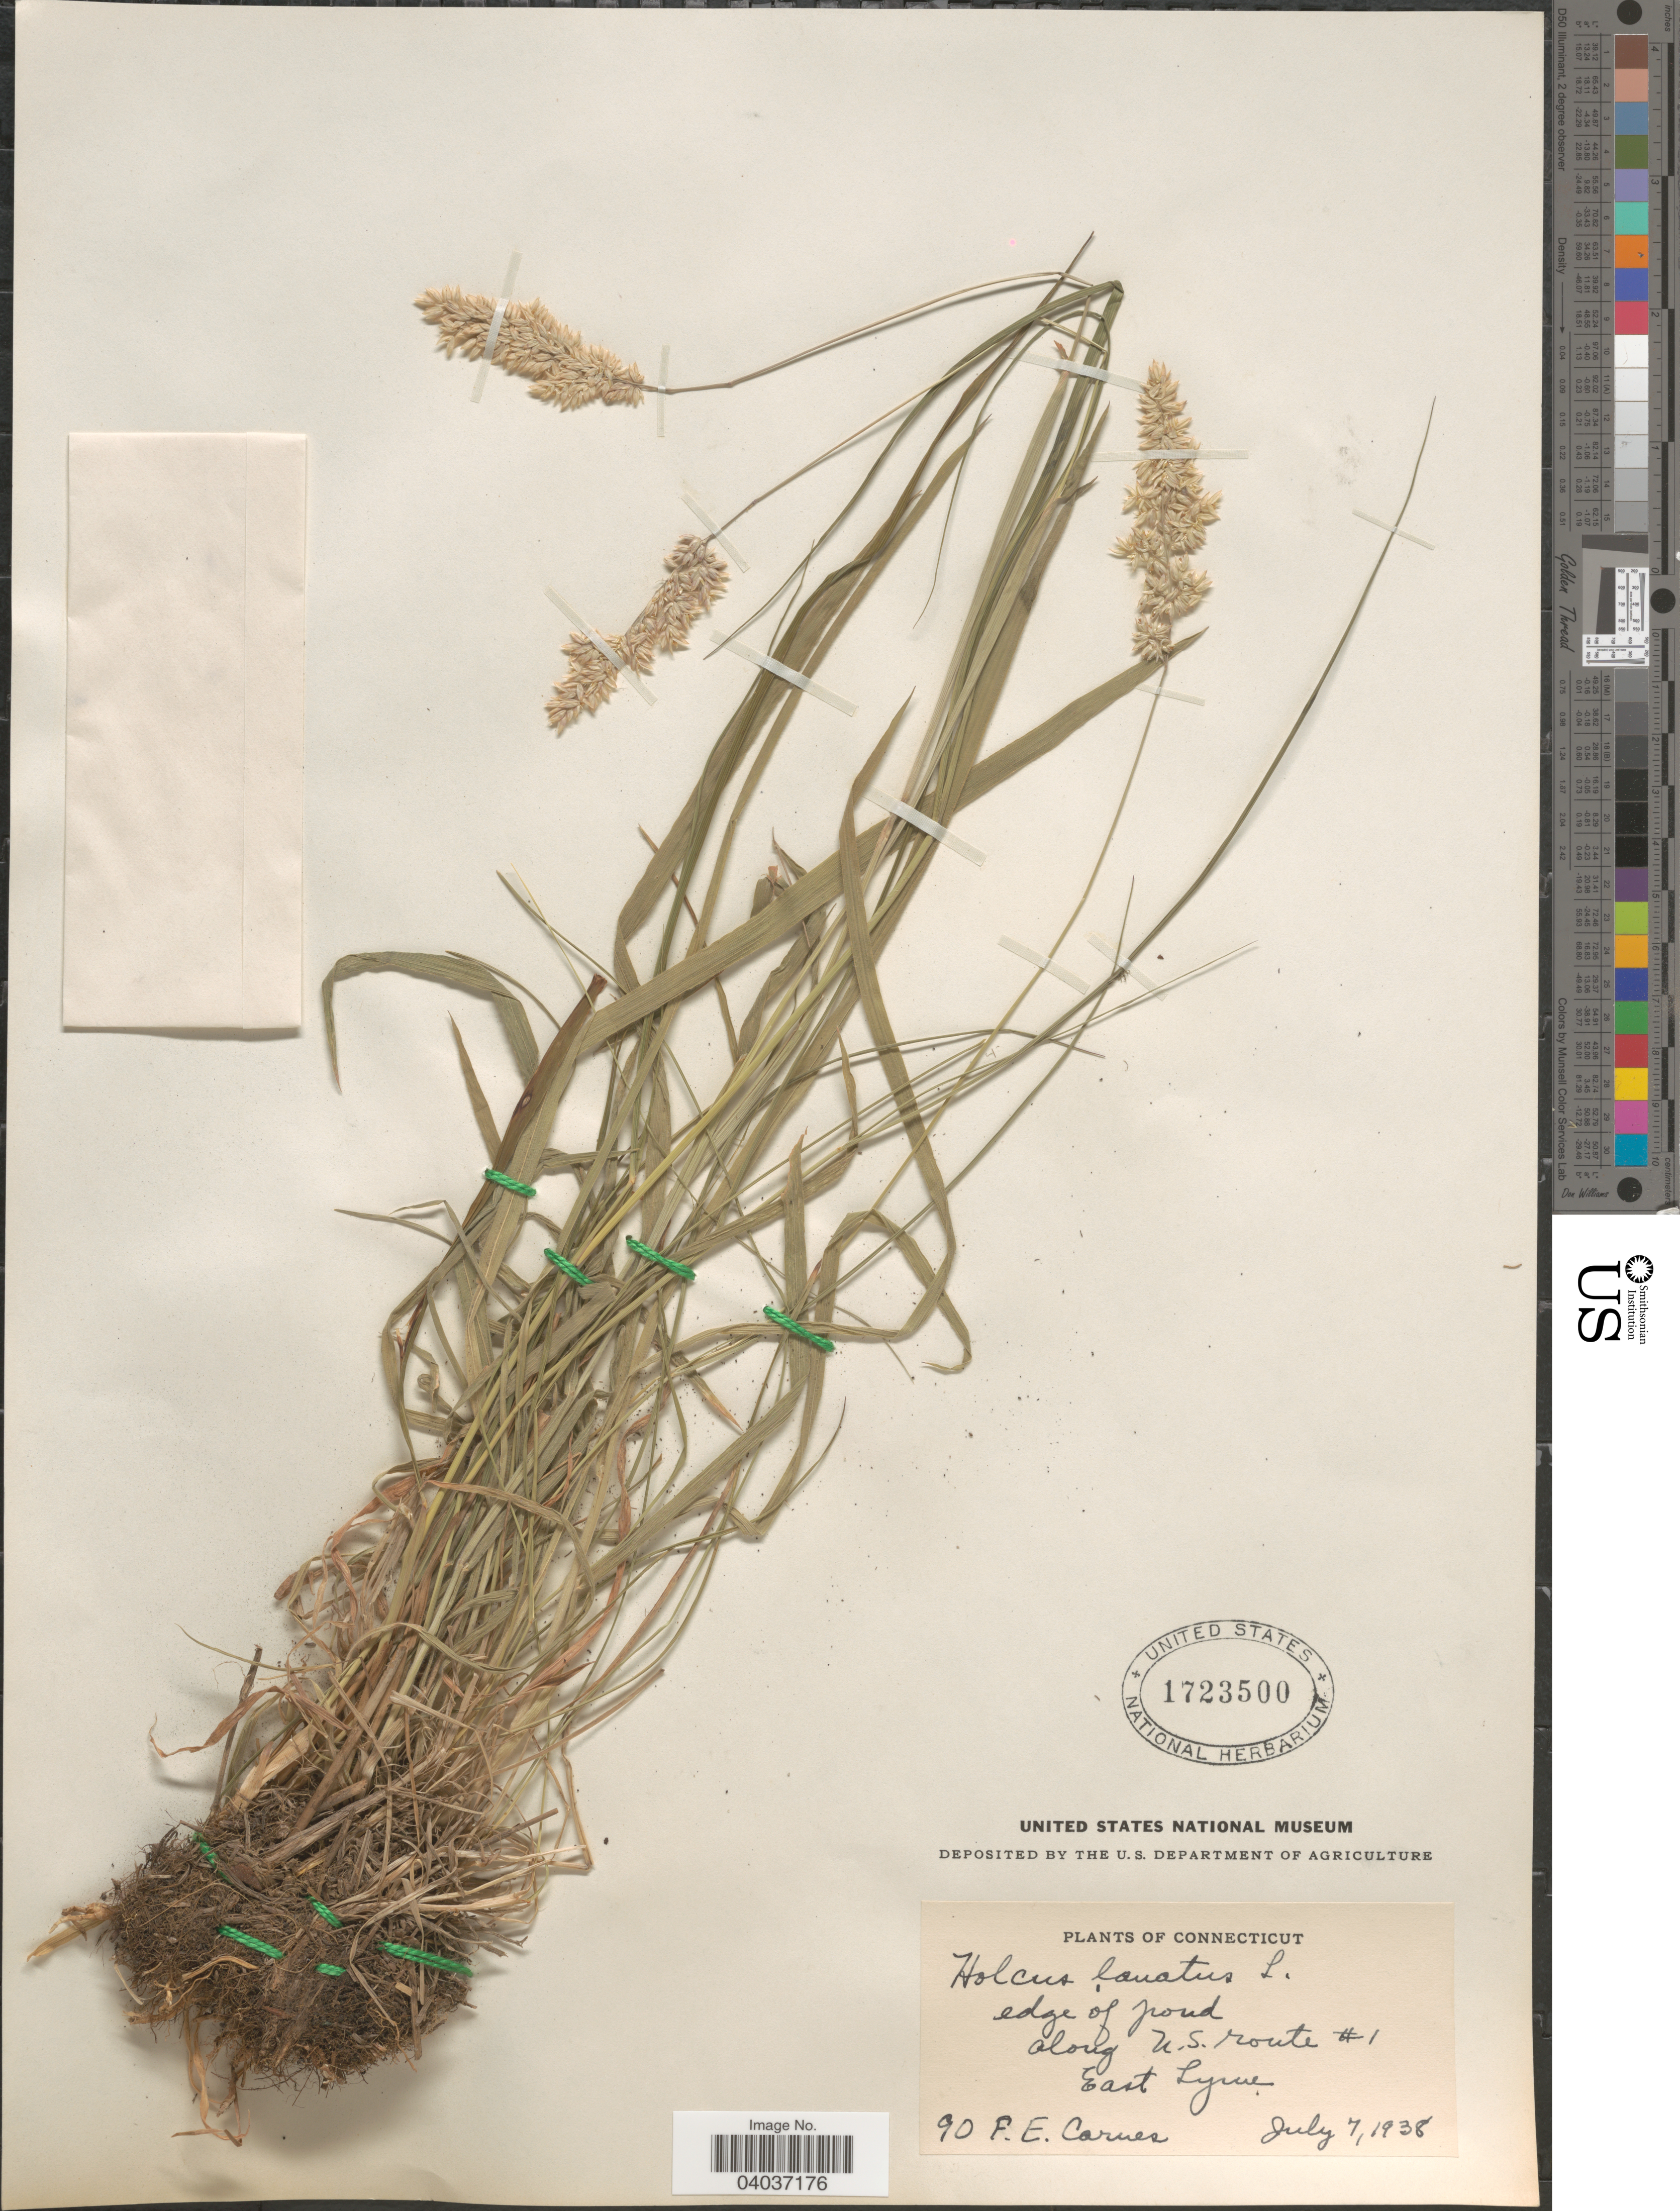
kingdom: Plantae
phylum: Tracheophyta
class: Liliopsida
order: Poales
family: Poaceae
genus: Holcus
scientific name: Holcus lanatus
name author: L.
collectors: F. Carnes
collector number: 90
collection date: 1938-07-07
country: United States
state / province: Connecticut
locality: Along U.S. route #1, East Lyme.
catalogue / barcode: US 1723500